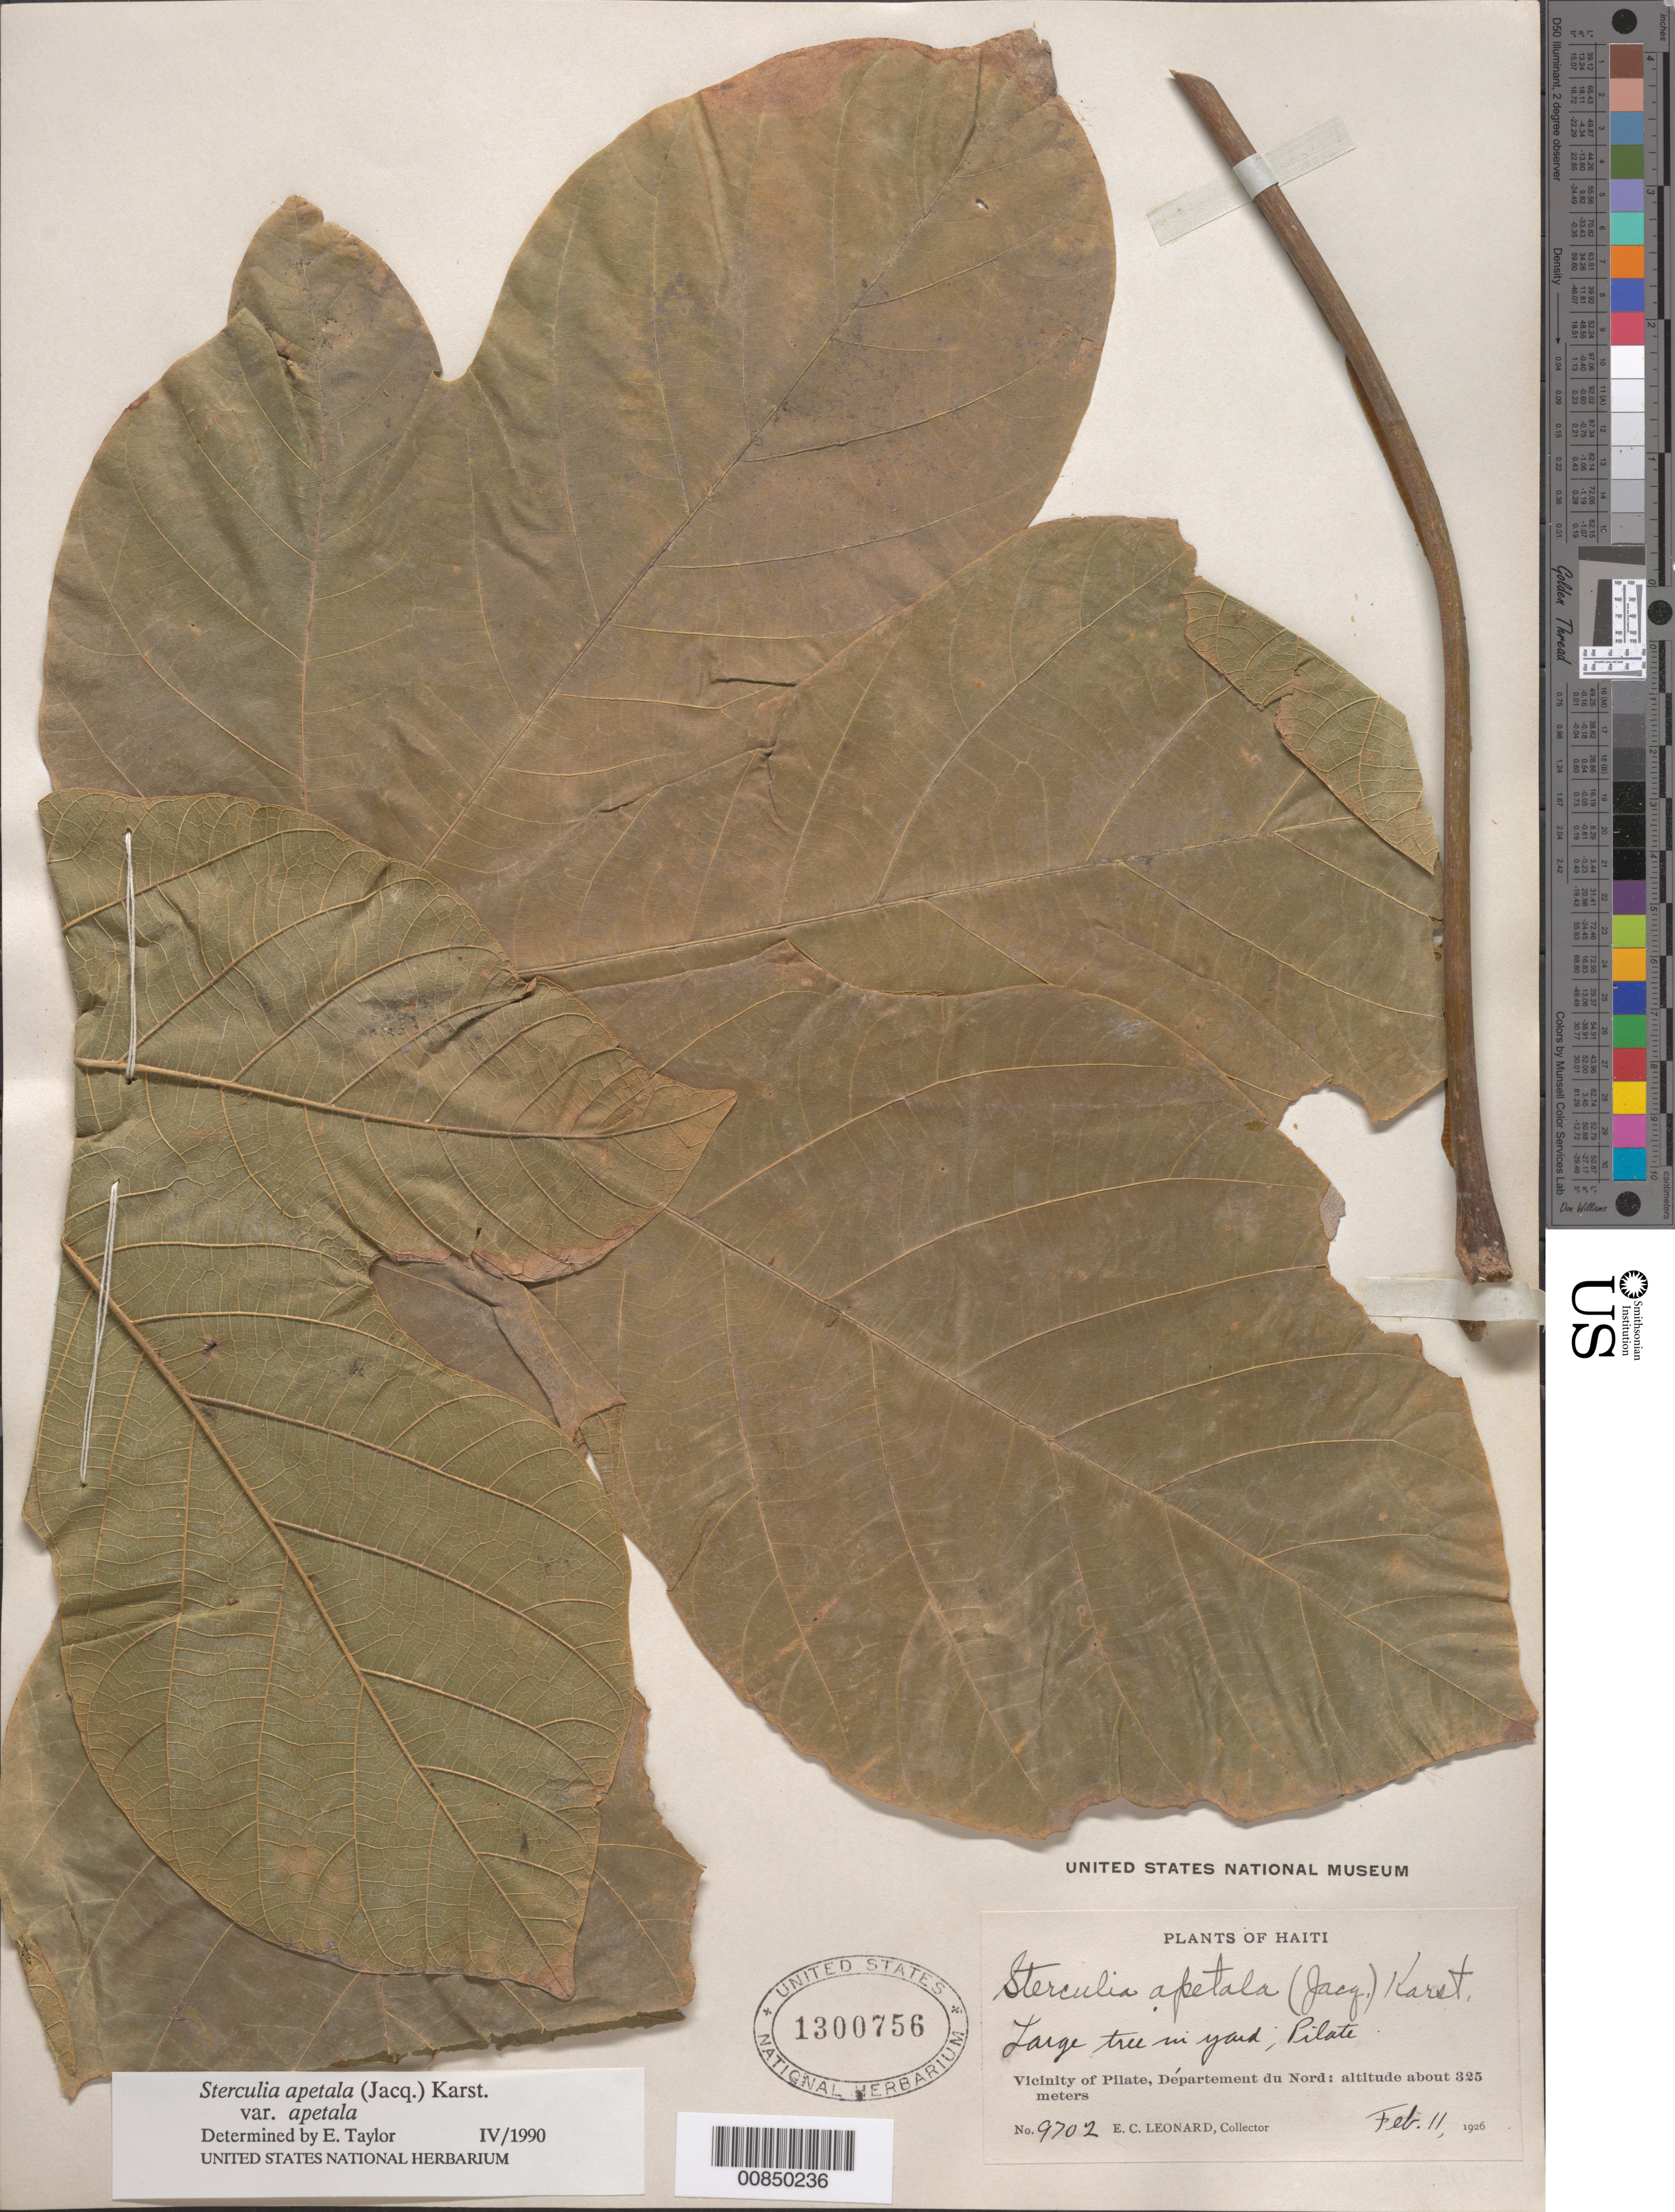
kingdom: Plantae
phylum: Tracheophyta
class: Magnoliopsida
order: Malvales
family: Malvaceae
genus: Sterculia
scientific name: Sterculia apetala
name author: (Jacq.) H. Karst.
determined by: Taylor, E.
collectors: E. C. Leonard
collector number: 9702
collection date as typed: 11 Feb 1926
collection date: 1926-02-11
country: Haiti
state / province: Nord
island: Hispaniola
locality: Vicinity of Pilate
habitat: In yard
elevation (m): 325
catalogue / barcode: US 1300756